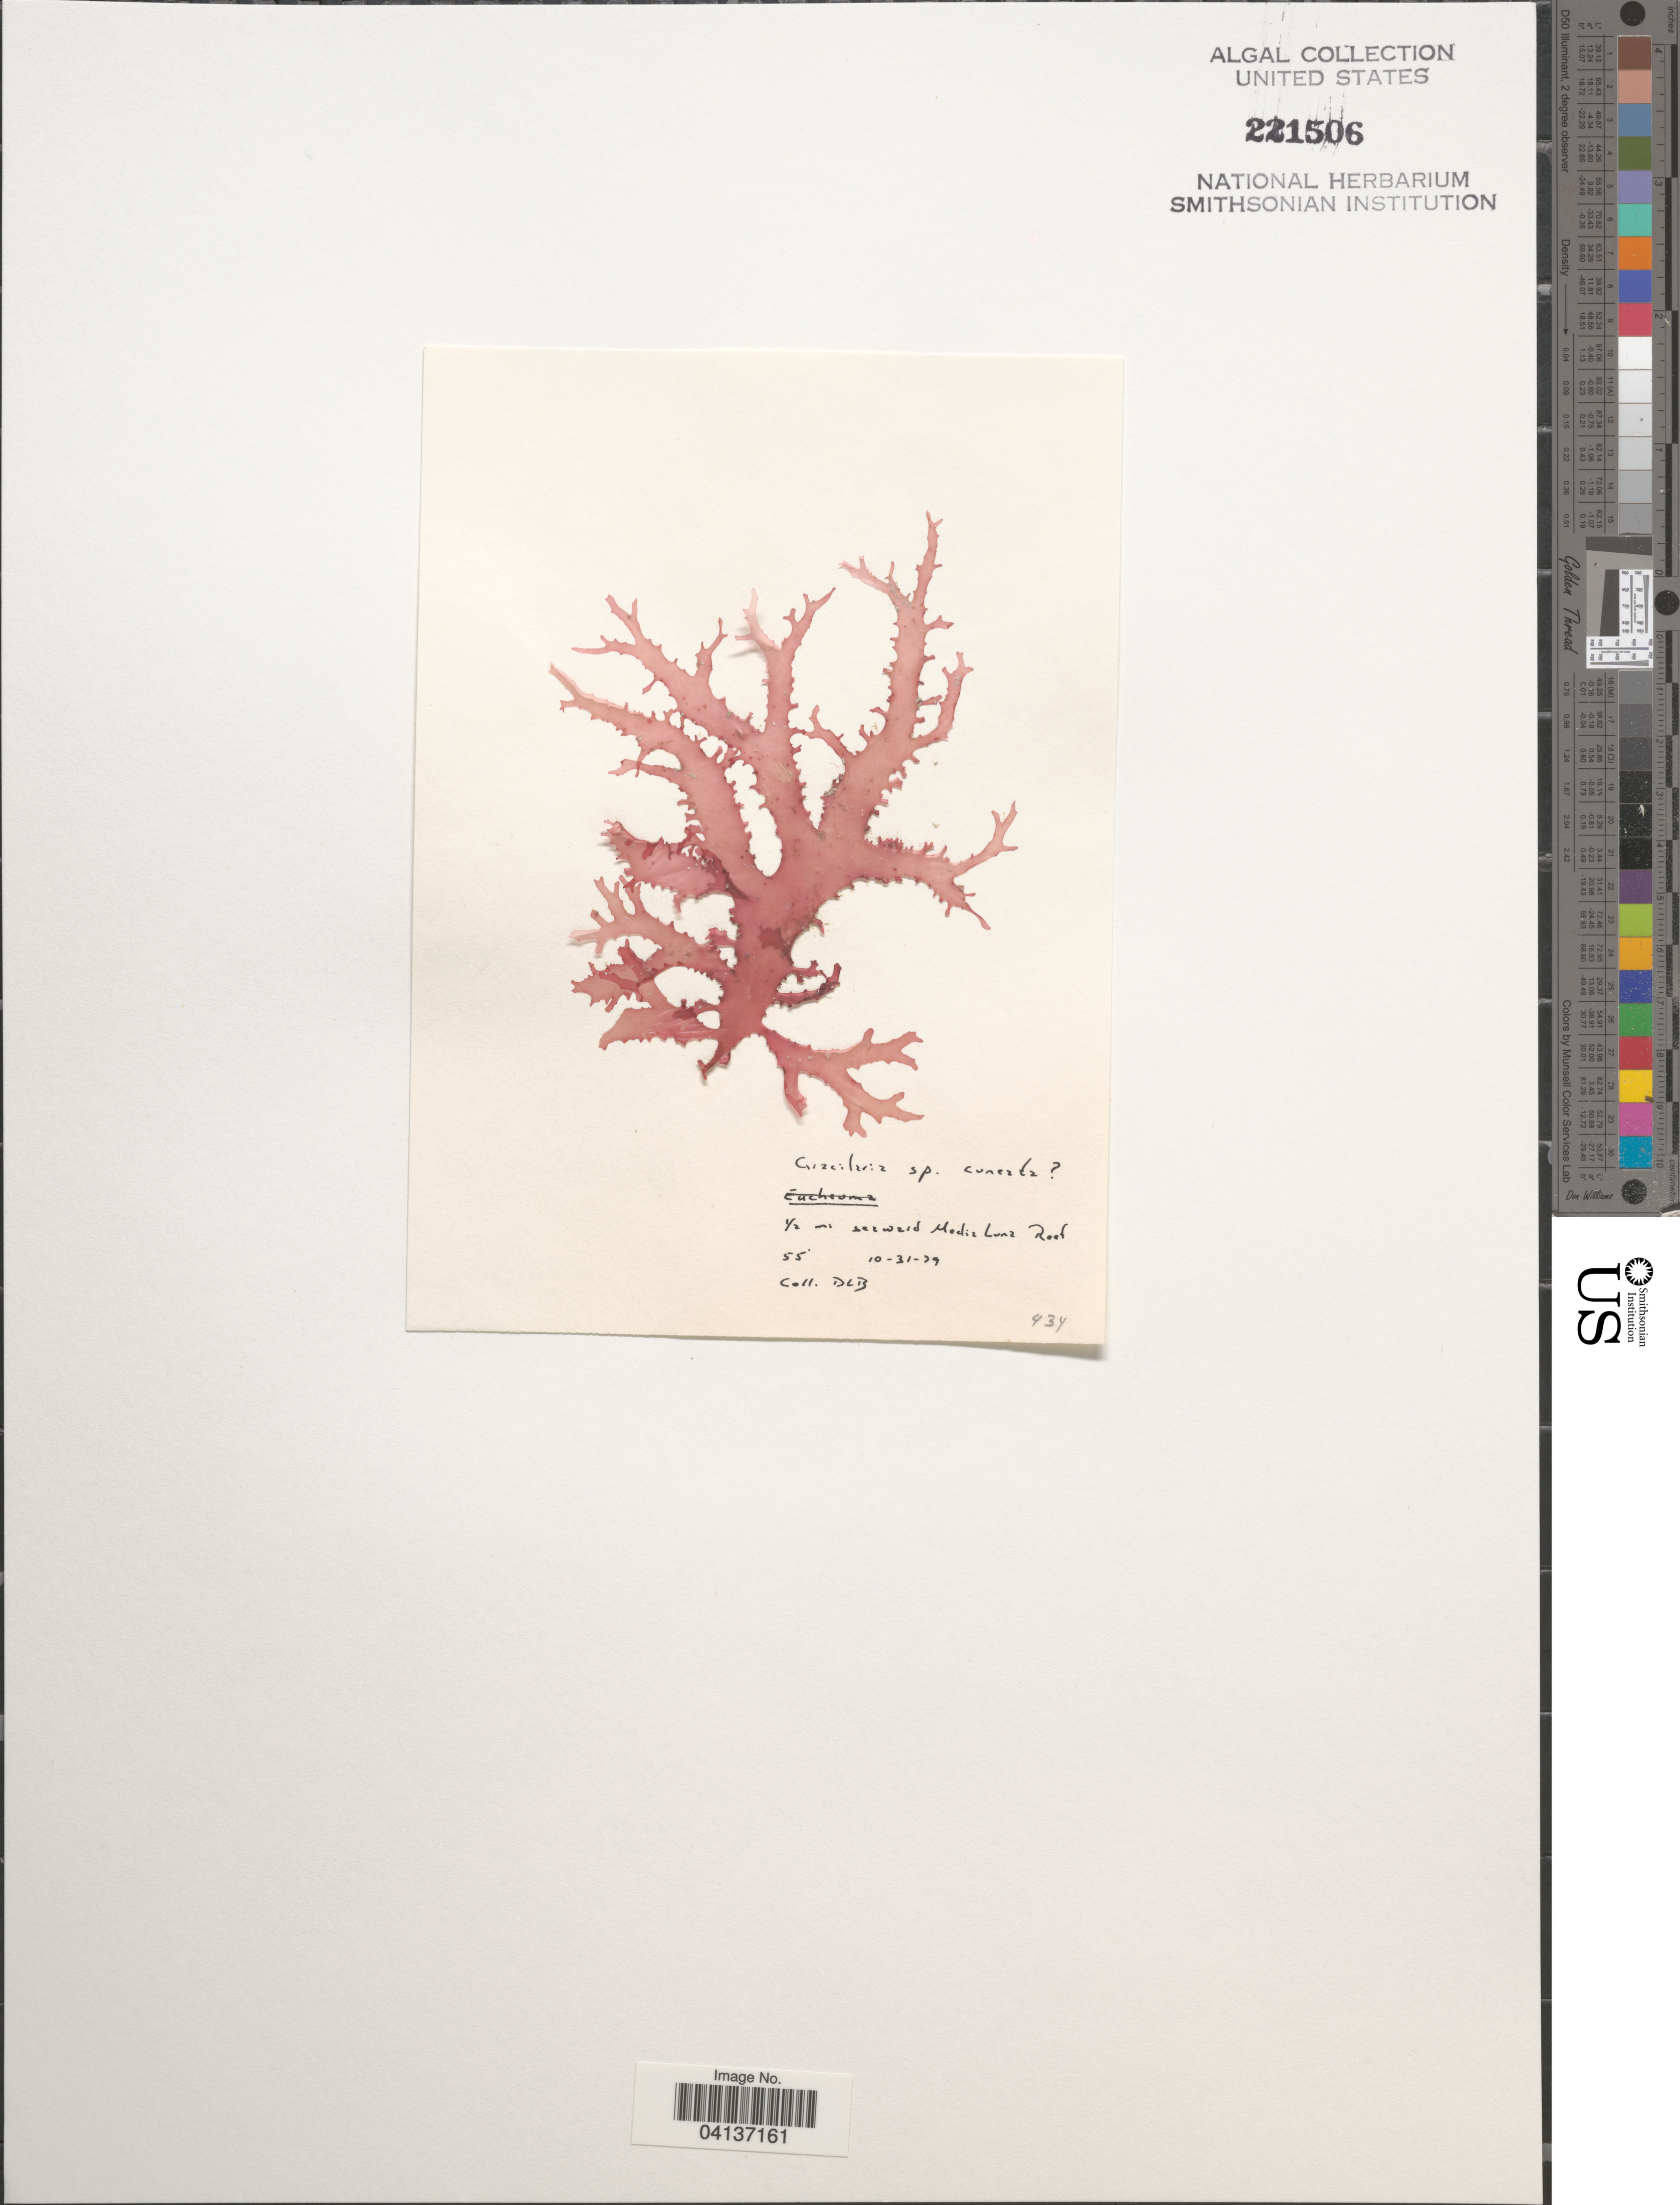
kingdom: Plantae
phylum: Rhodophyta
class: Florideophyceae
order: Gracilariales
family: Gracilariaceae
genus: Gracilaria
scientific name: Gracilaria cuneata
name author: Aresch.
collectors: D. L. B.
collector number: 434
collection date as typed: Transcribed d/m/y: 31/10/79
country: Puerto Rico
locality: ½ mi seaward Media Luna Reef.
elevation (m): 17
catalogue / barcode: US 221506